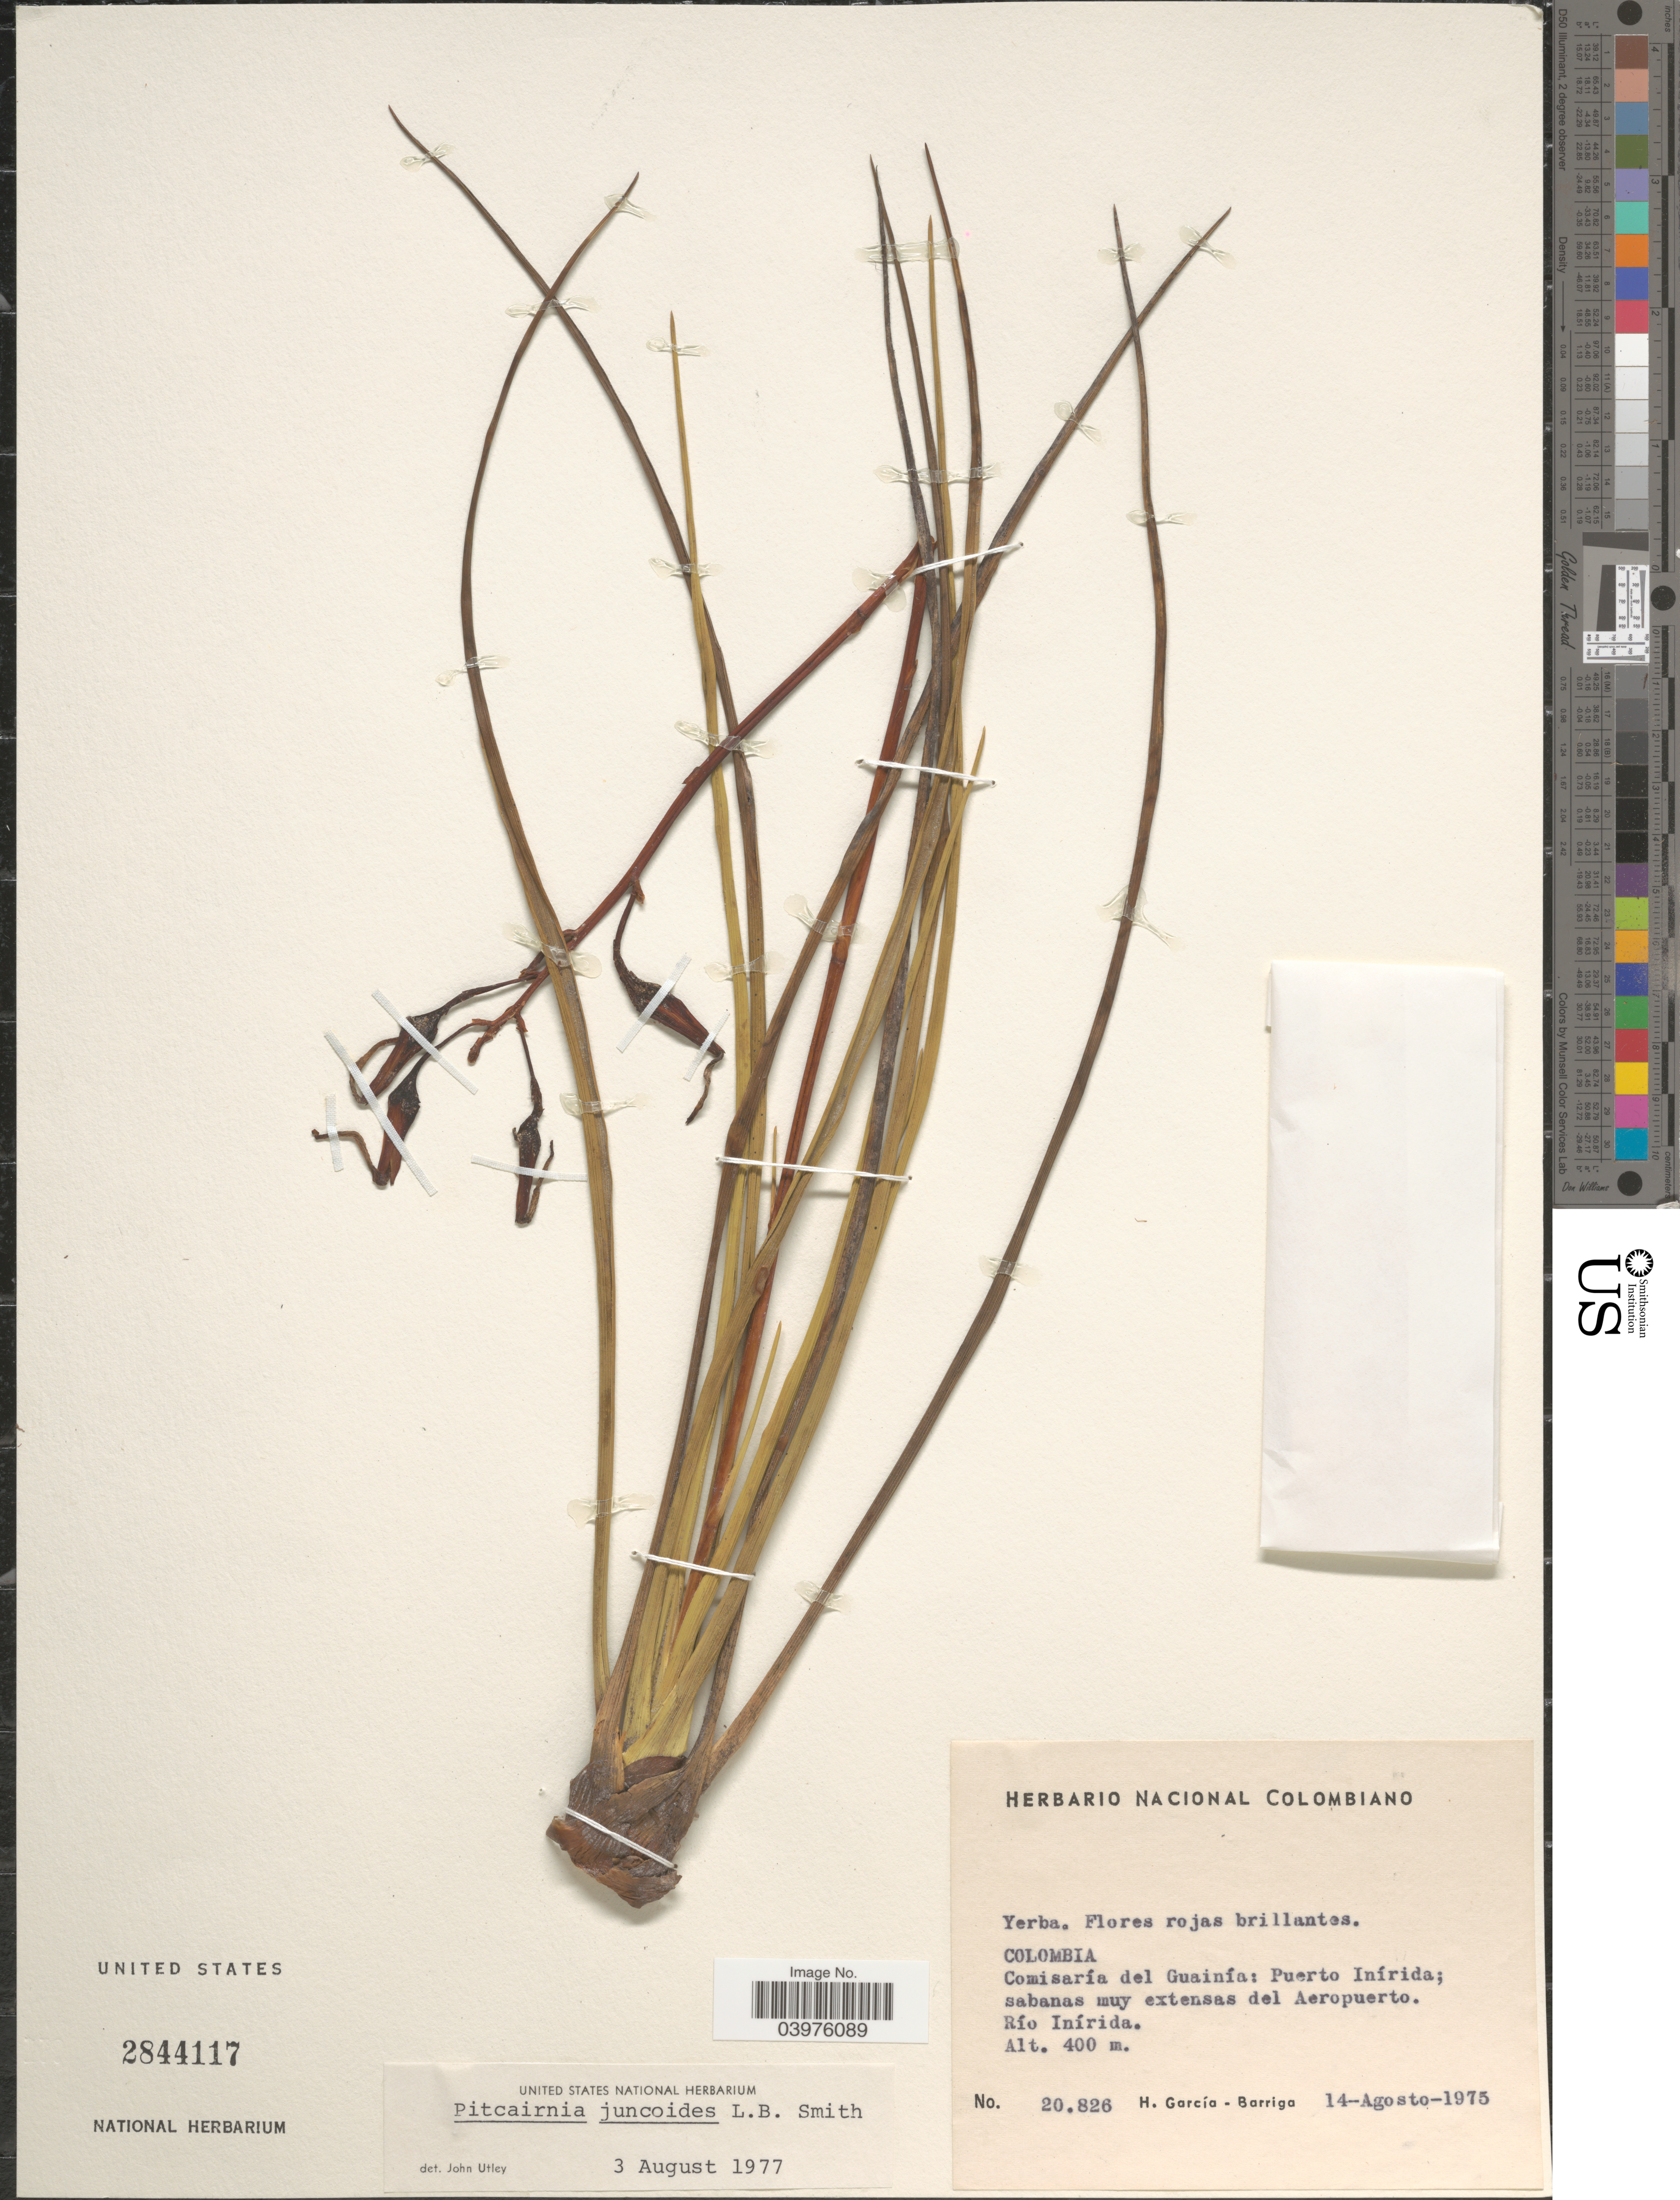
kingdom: Plantae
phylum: Tracheophyta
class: Liliopsida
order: Poales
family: Bromeliaceae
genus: Pitcairnia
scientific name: Pitcairnia juncoides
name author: L.B. Sm.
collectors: H. García Barriga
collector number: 20826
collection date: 1975-08-14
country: Colombia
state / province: Guainía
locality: Comisaría del Guainía: Puerto Inírida; sabanas muy extensas del Aeropuerto. Río Inírida.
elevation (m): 400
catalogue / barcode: US 2844117